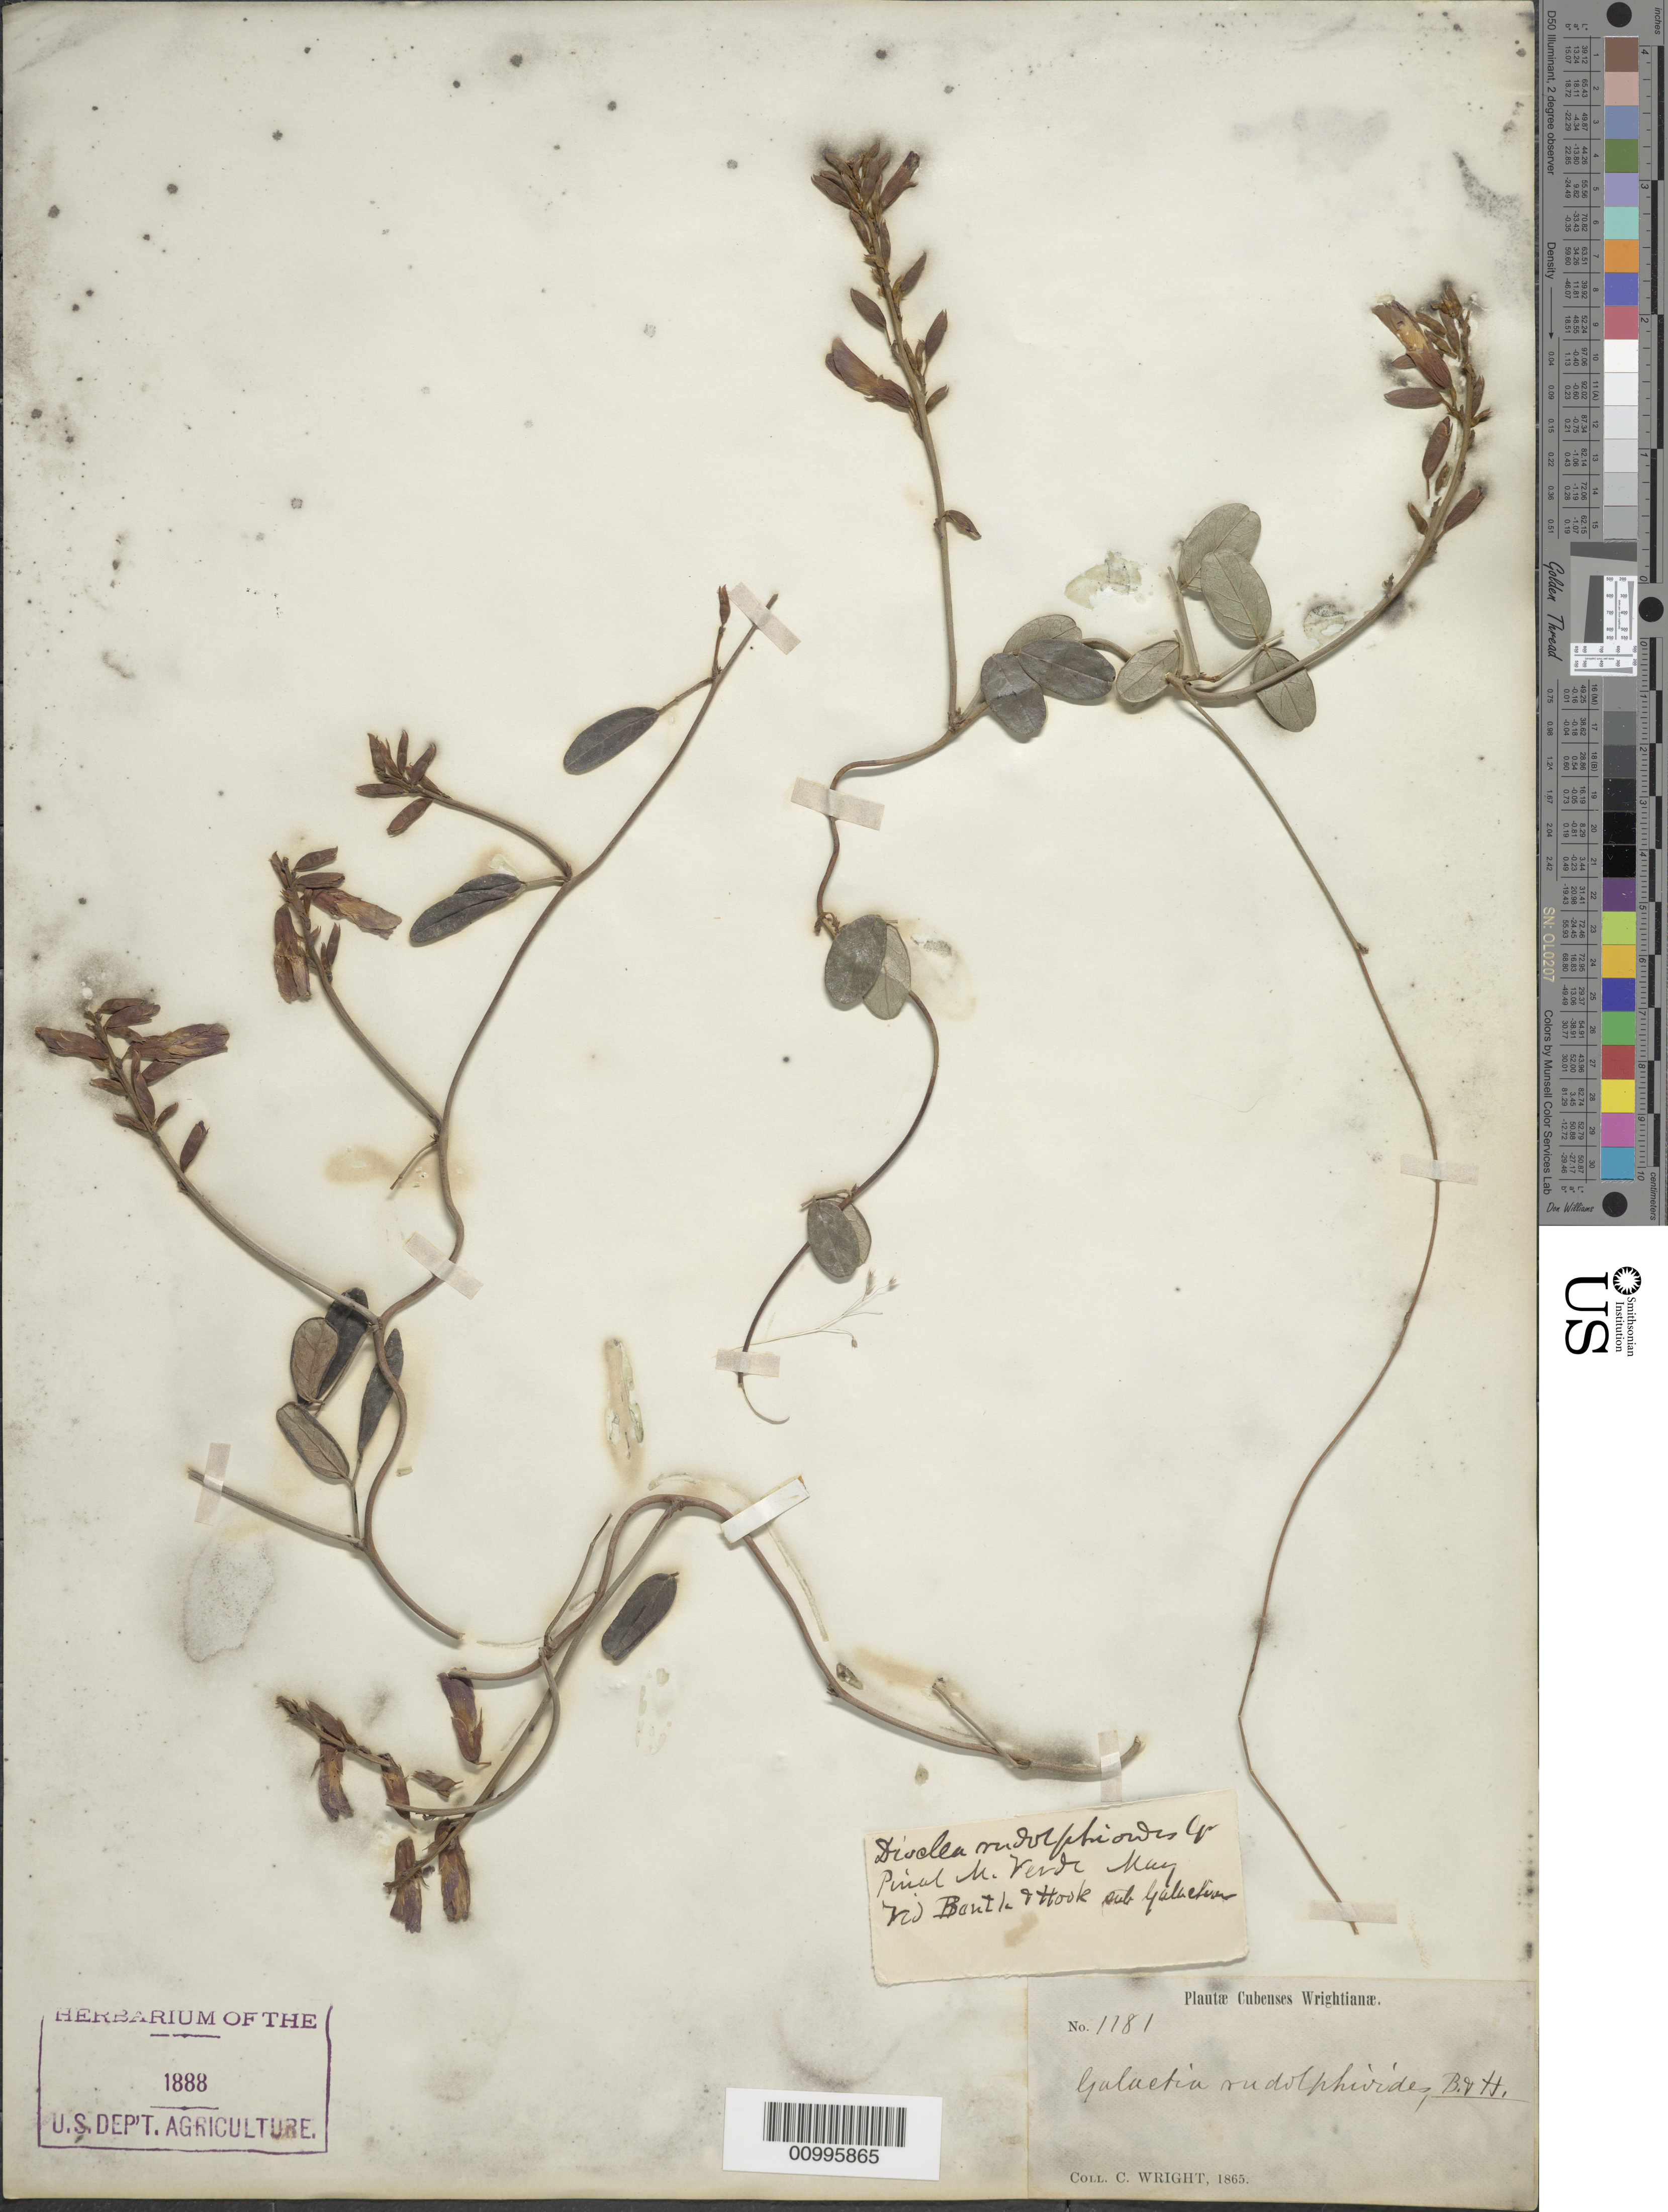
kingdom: Plantae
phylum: Tracheophyta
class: Magnoliopsida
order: Fabales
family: Fabaceae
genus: Rhodopis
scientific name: Rhodopis rudolphioides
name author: (Griseb.) L.P. Queiroz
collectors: C. Wright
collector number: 1181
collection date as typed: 1865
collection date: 1865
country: Cuba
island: Cuba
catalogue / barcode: US 1888